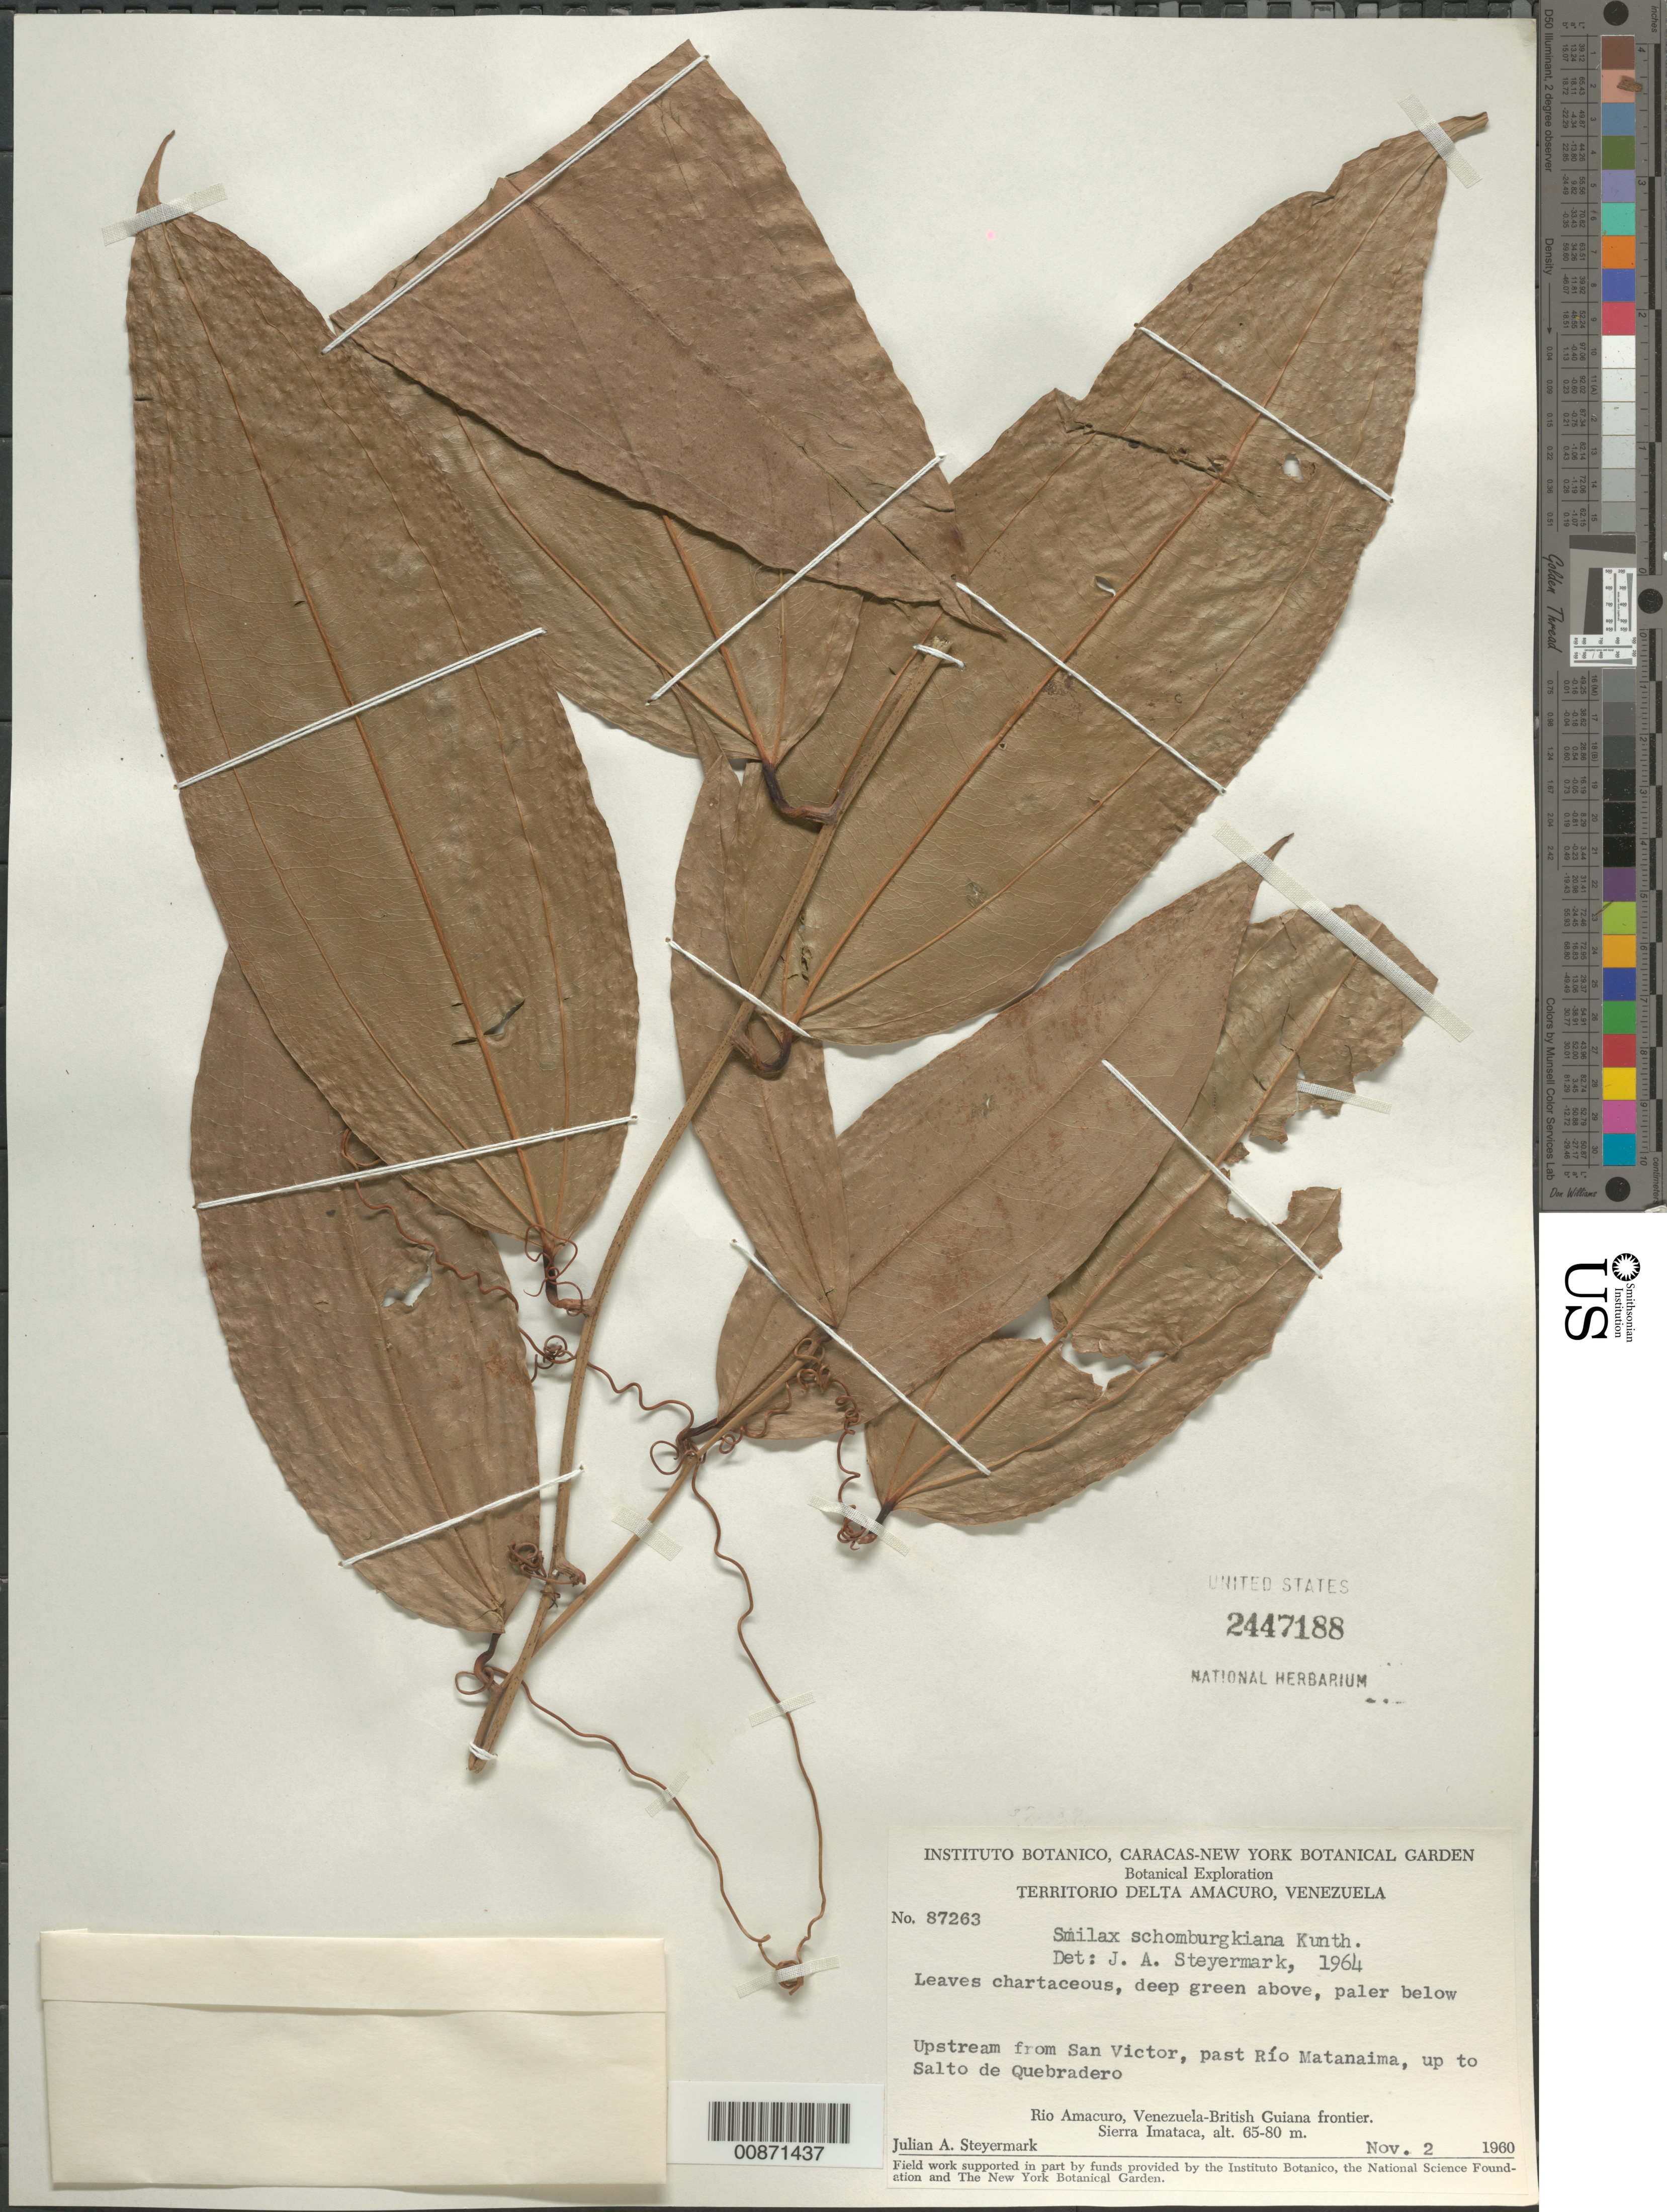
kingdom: Plantae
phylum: Tracheophyta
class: Liliopsida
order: Liliales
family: Smilacaceae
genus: Smilax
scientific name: Smilax schomburgkiana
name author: Kunth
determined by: Steyermark, Julian A., (VEN)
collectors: J. Steyermark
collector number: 87263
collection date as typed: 2-Nov-60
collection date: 1960-11-02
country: Venezuela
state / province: Delta Amacuro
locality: Rio Amacuro, Venezuela-British Guiana frontier, upstream from San Victor, past Río Matanaima, up to Salto de Quebradero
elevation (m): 65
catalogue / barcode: US 2447188